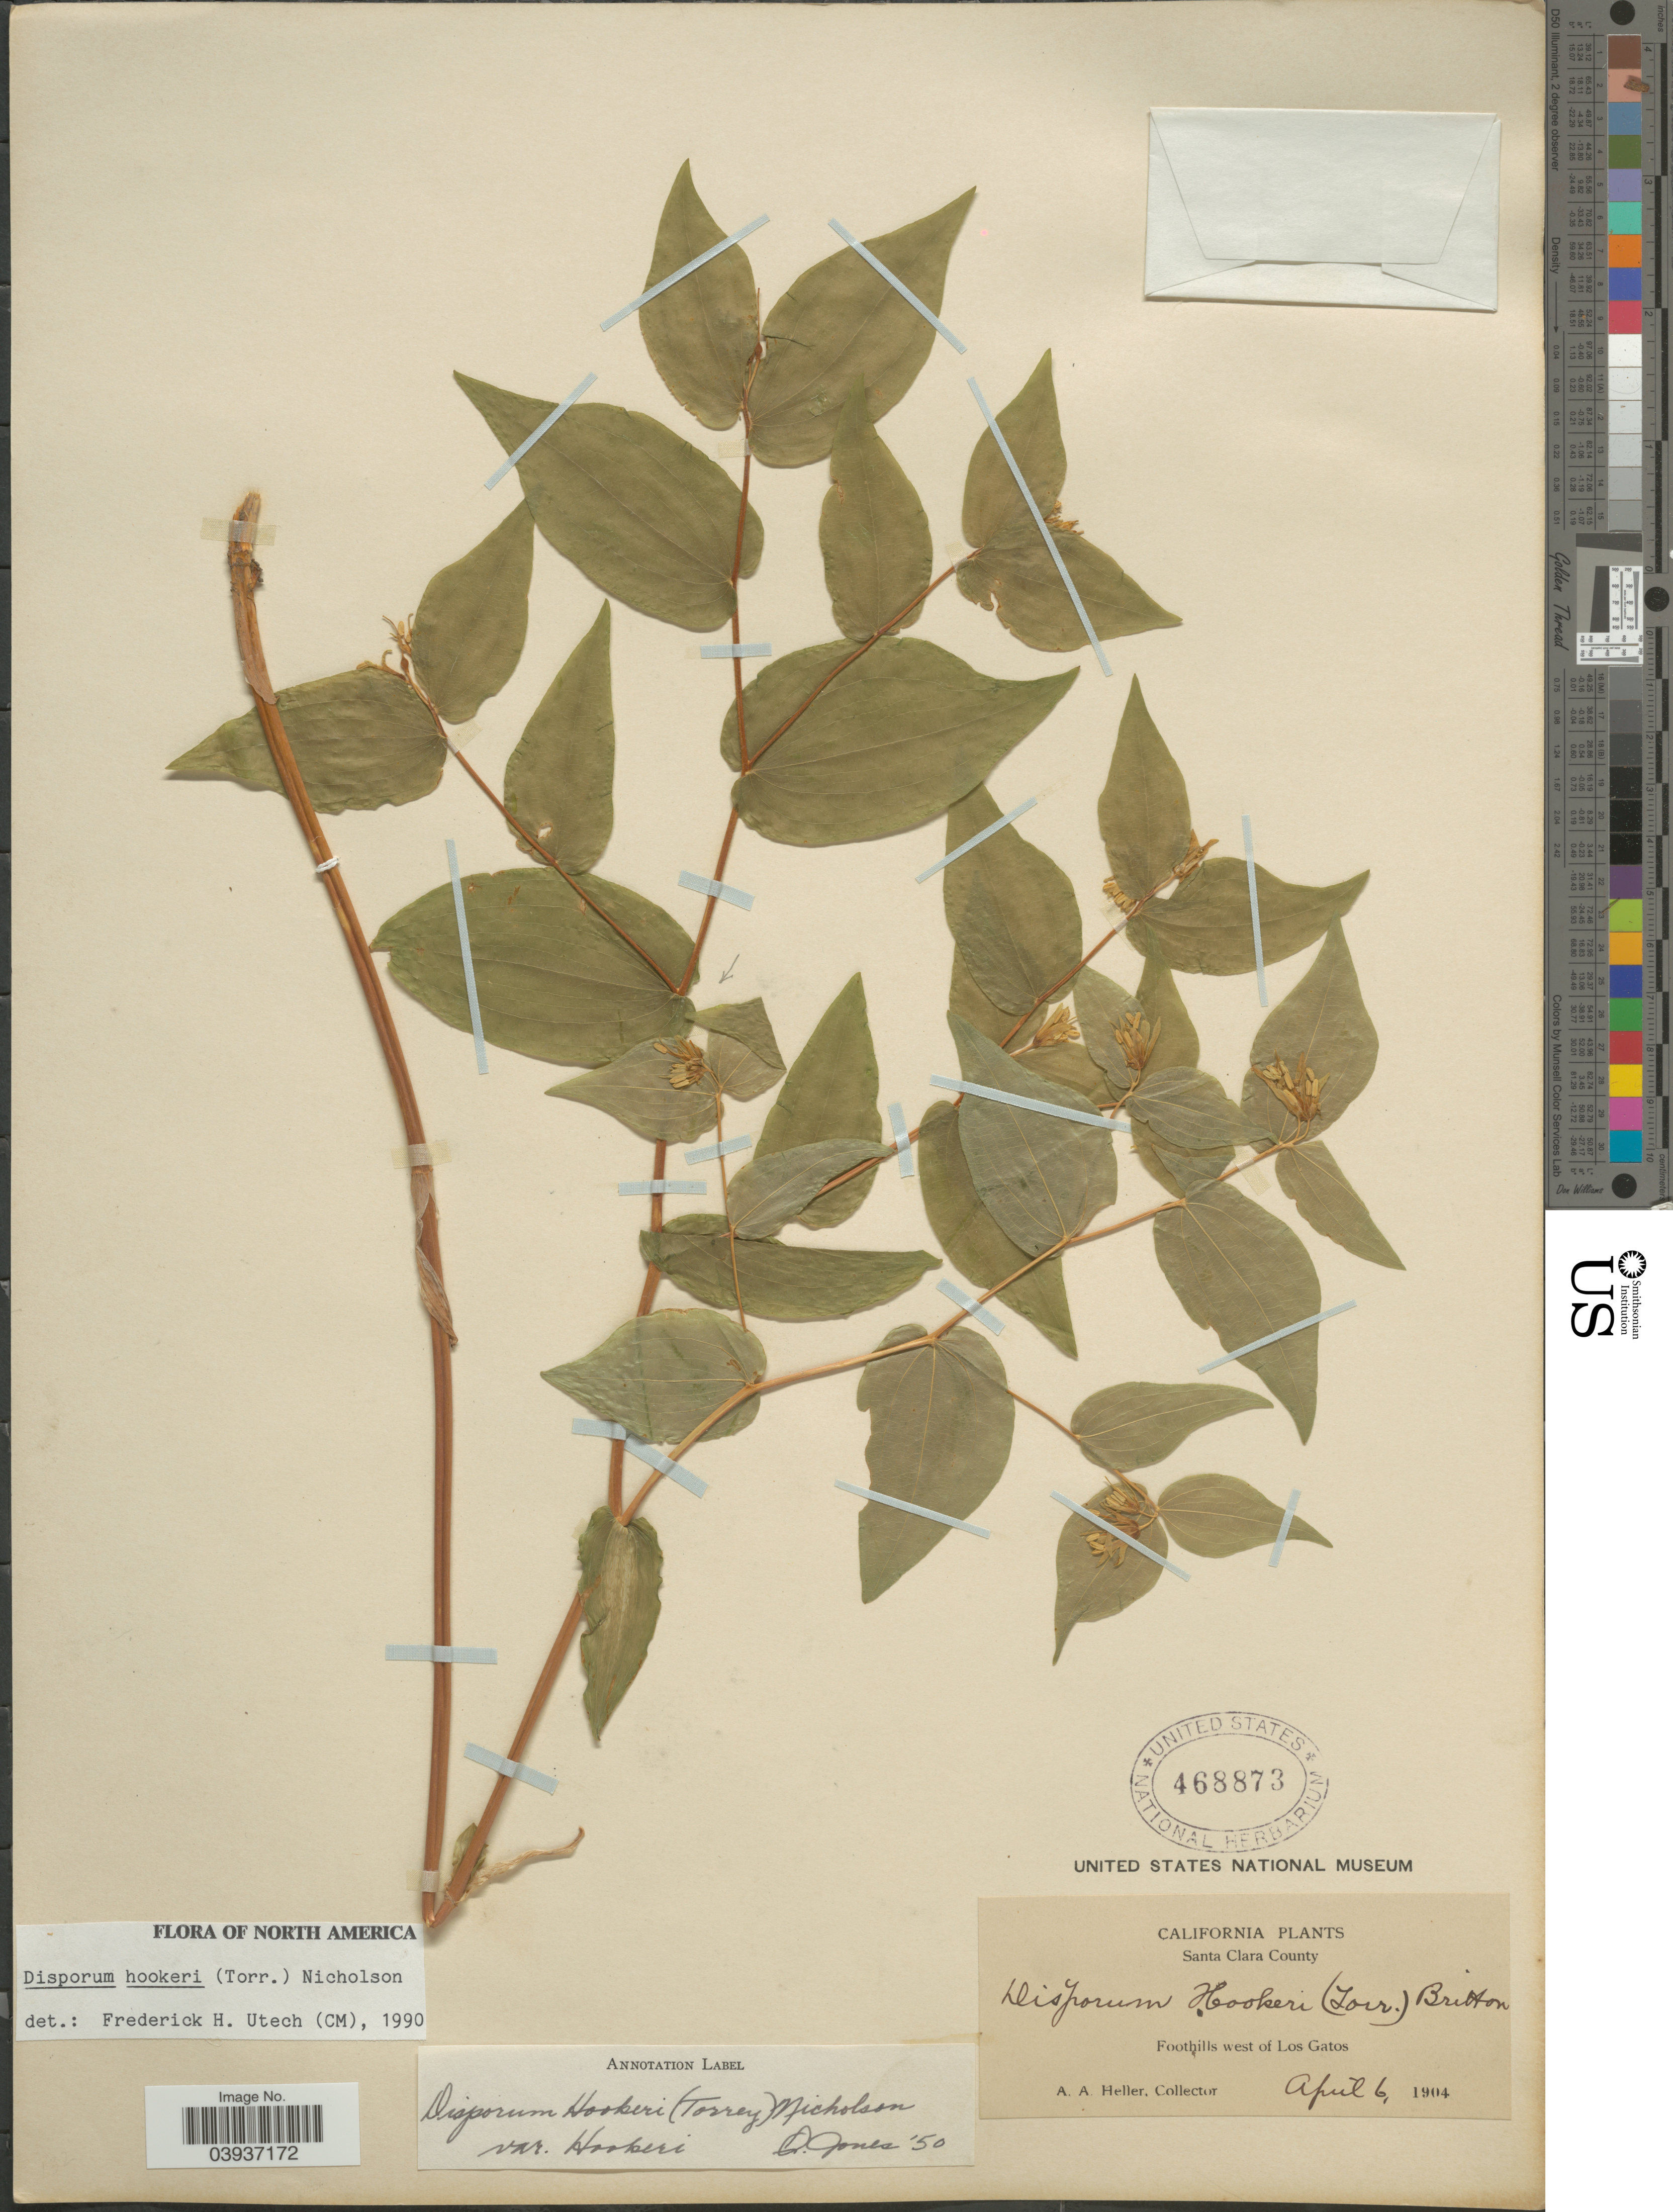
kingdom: Plantae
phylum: Tracheophyta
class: Liliopsida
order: Liliales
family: Colchicaceae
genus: Disporum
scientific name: Disporum hookeri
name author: (Torr.) G. Nicholson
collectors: A. A. Heller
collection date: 1904-04-06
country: United States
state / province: California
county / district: Santa Clara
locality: Santa Clara County. Foothills west of Los Gatos.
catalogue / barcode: US 468873